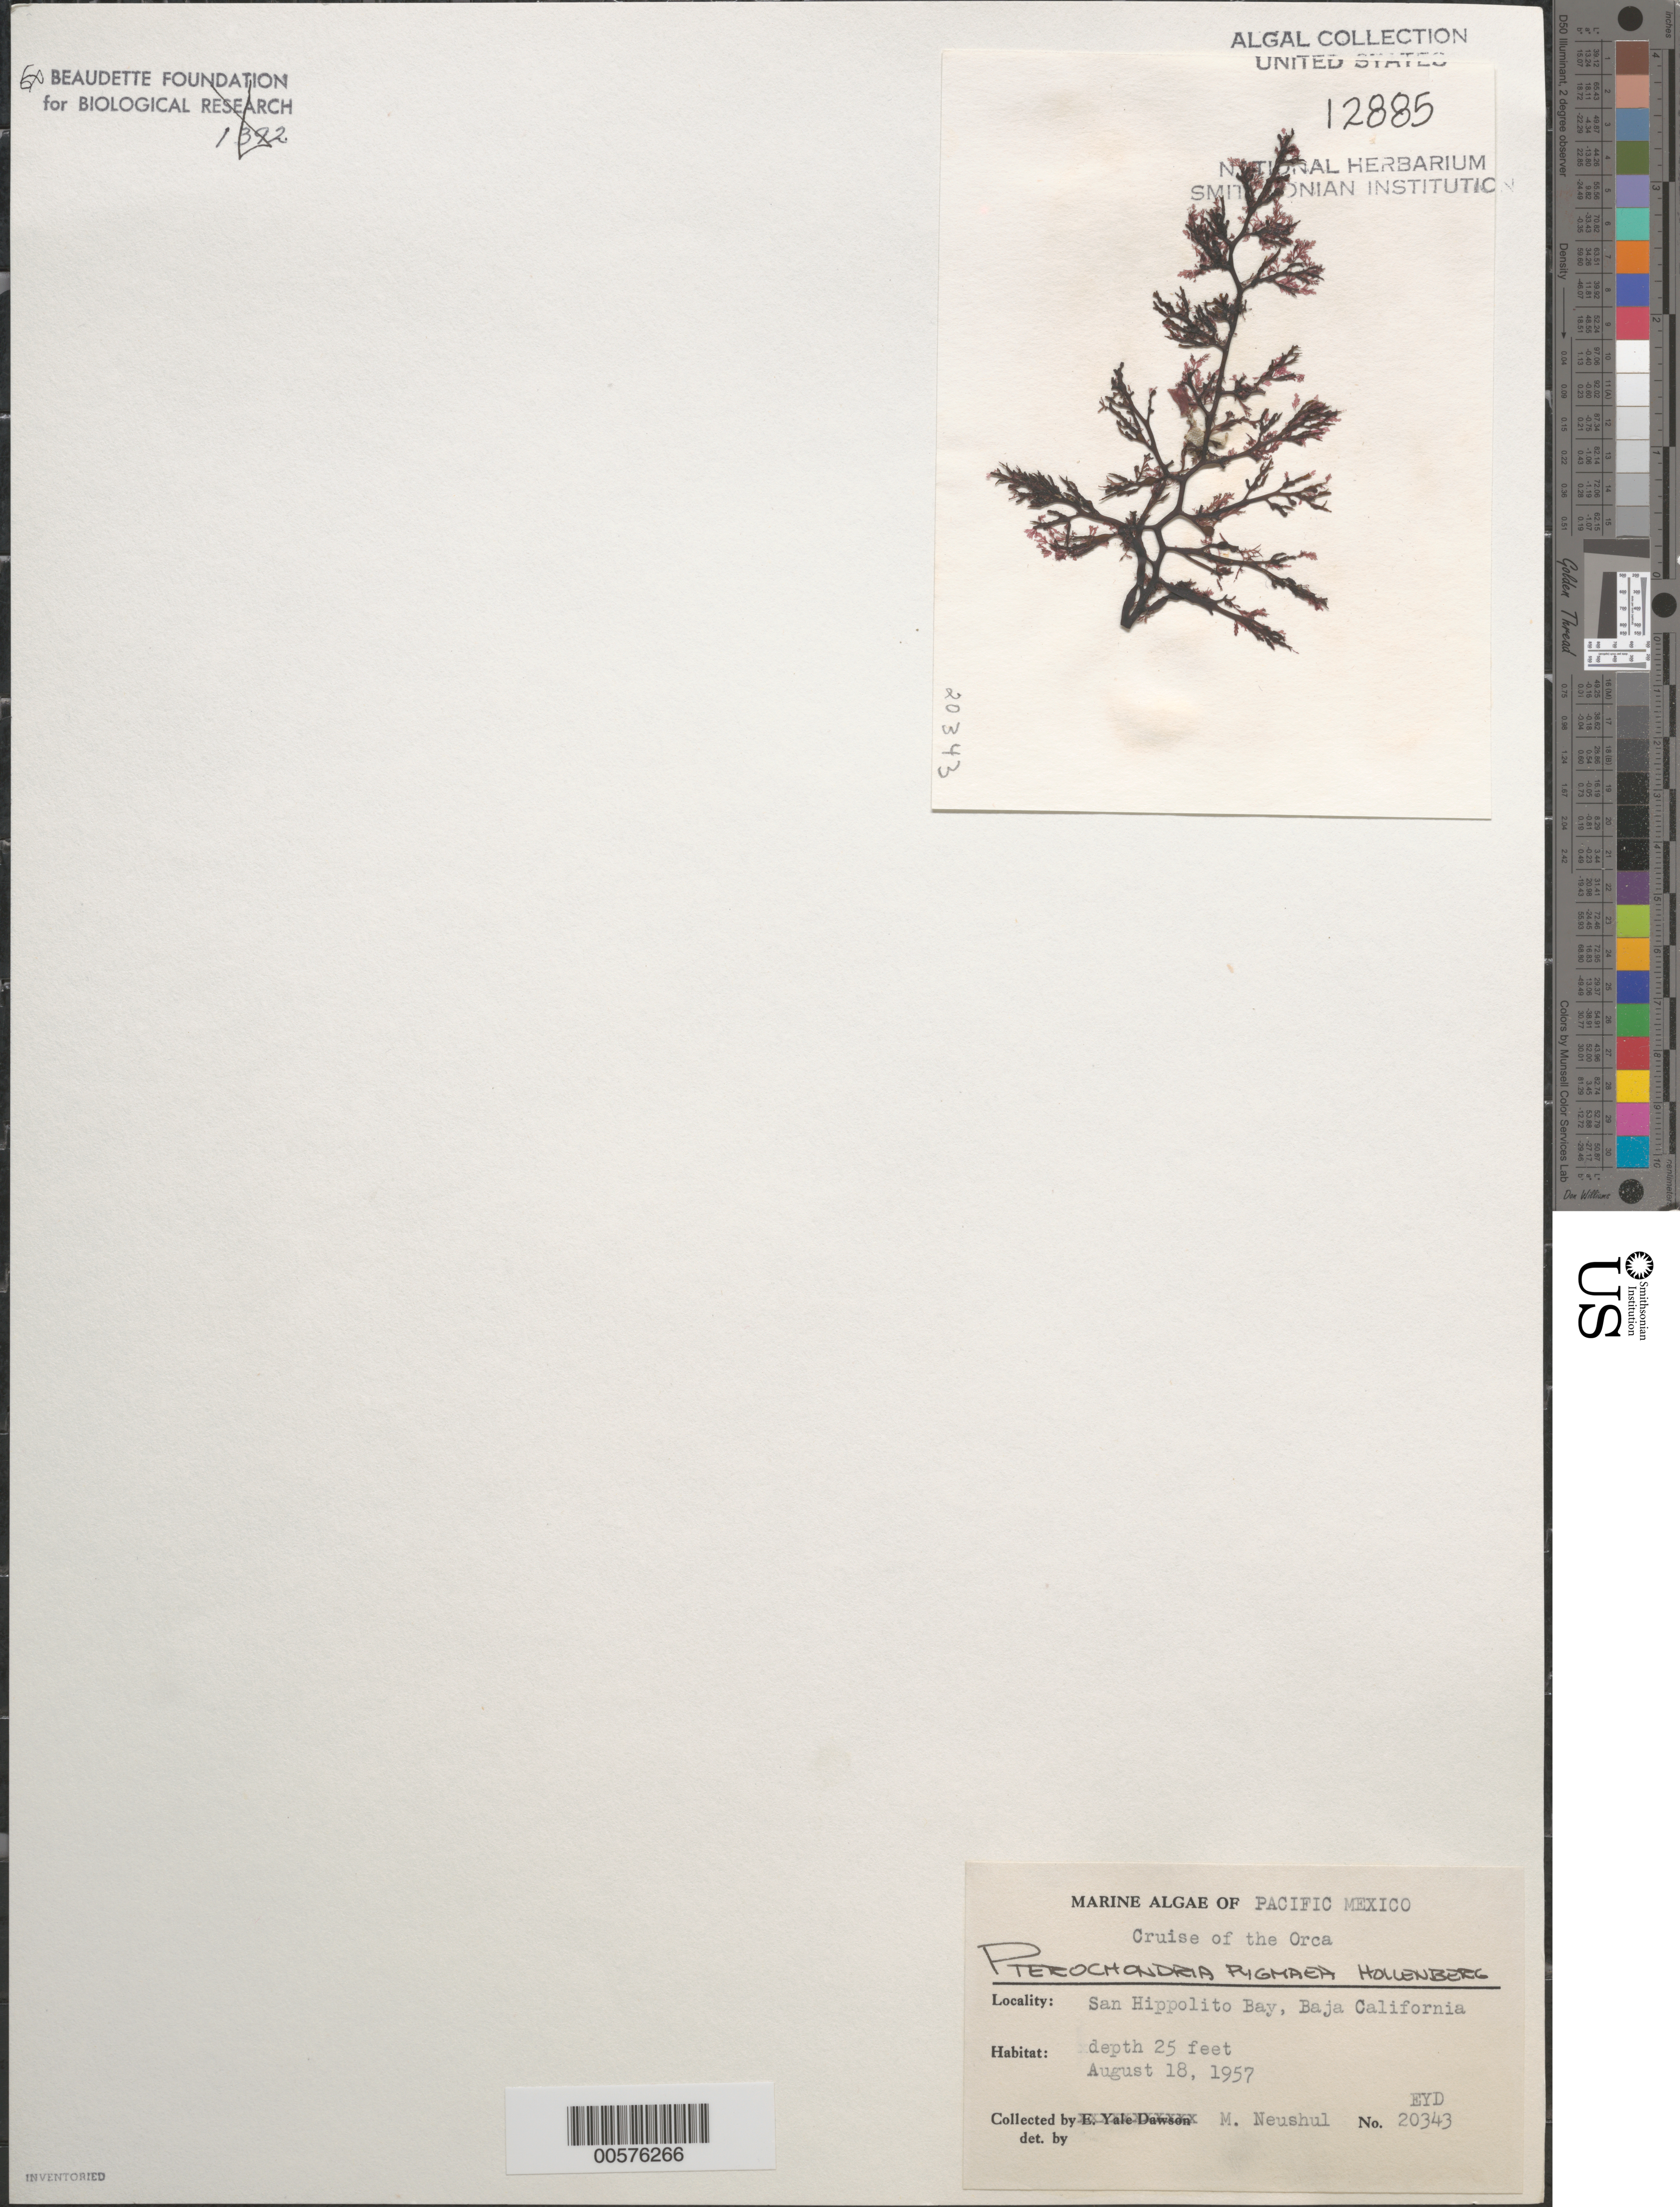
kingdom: Plantae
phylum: Rhodophyta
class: Florideophyceae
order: Ceramiales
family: Rhodomelaceae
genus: Pterochondria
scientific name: Pterochondria woodii var. pygmaea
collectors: M. Neushul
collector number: EYD 20343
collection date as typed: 18 Aug 1957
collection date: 1957-08-18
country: Mexico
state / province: Baja California Sur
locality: Bahia San Hipolito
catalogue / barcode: US 12885